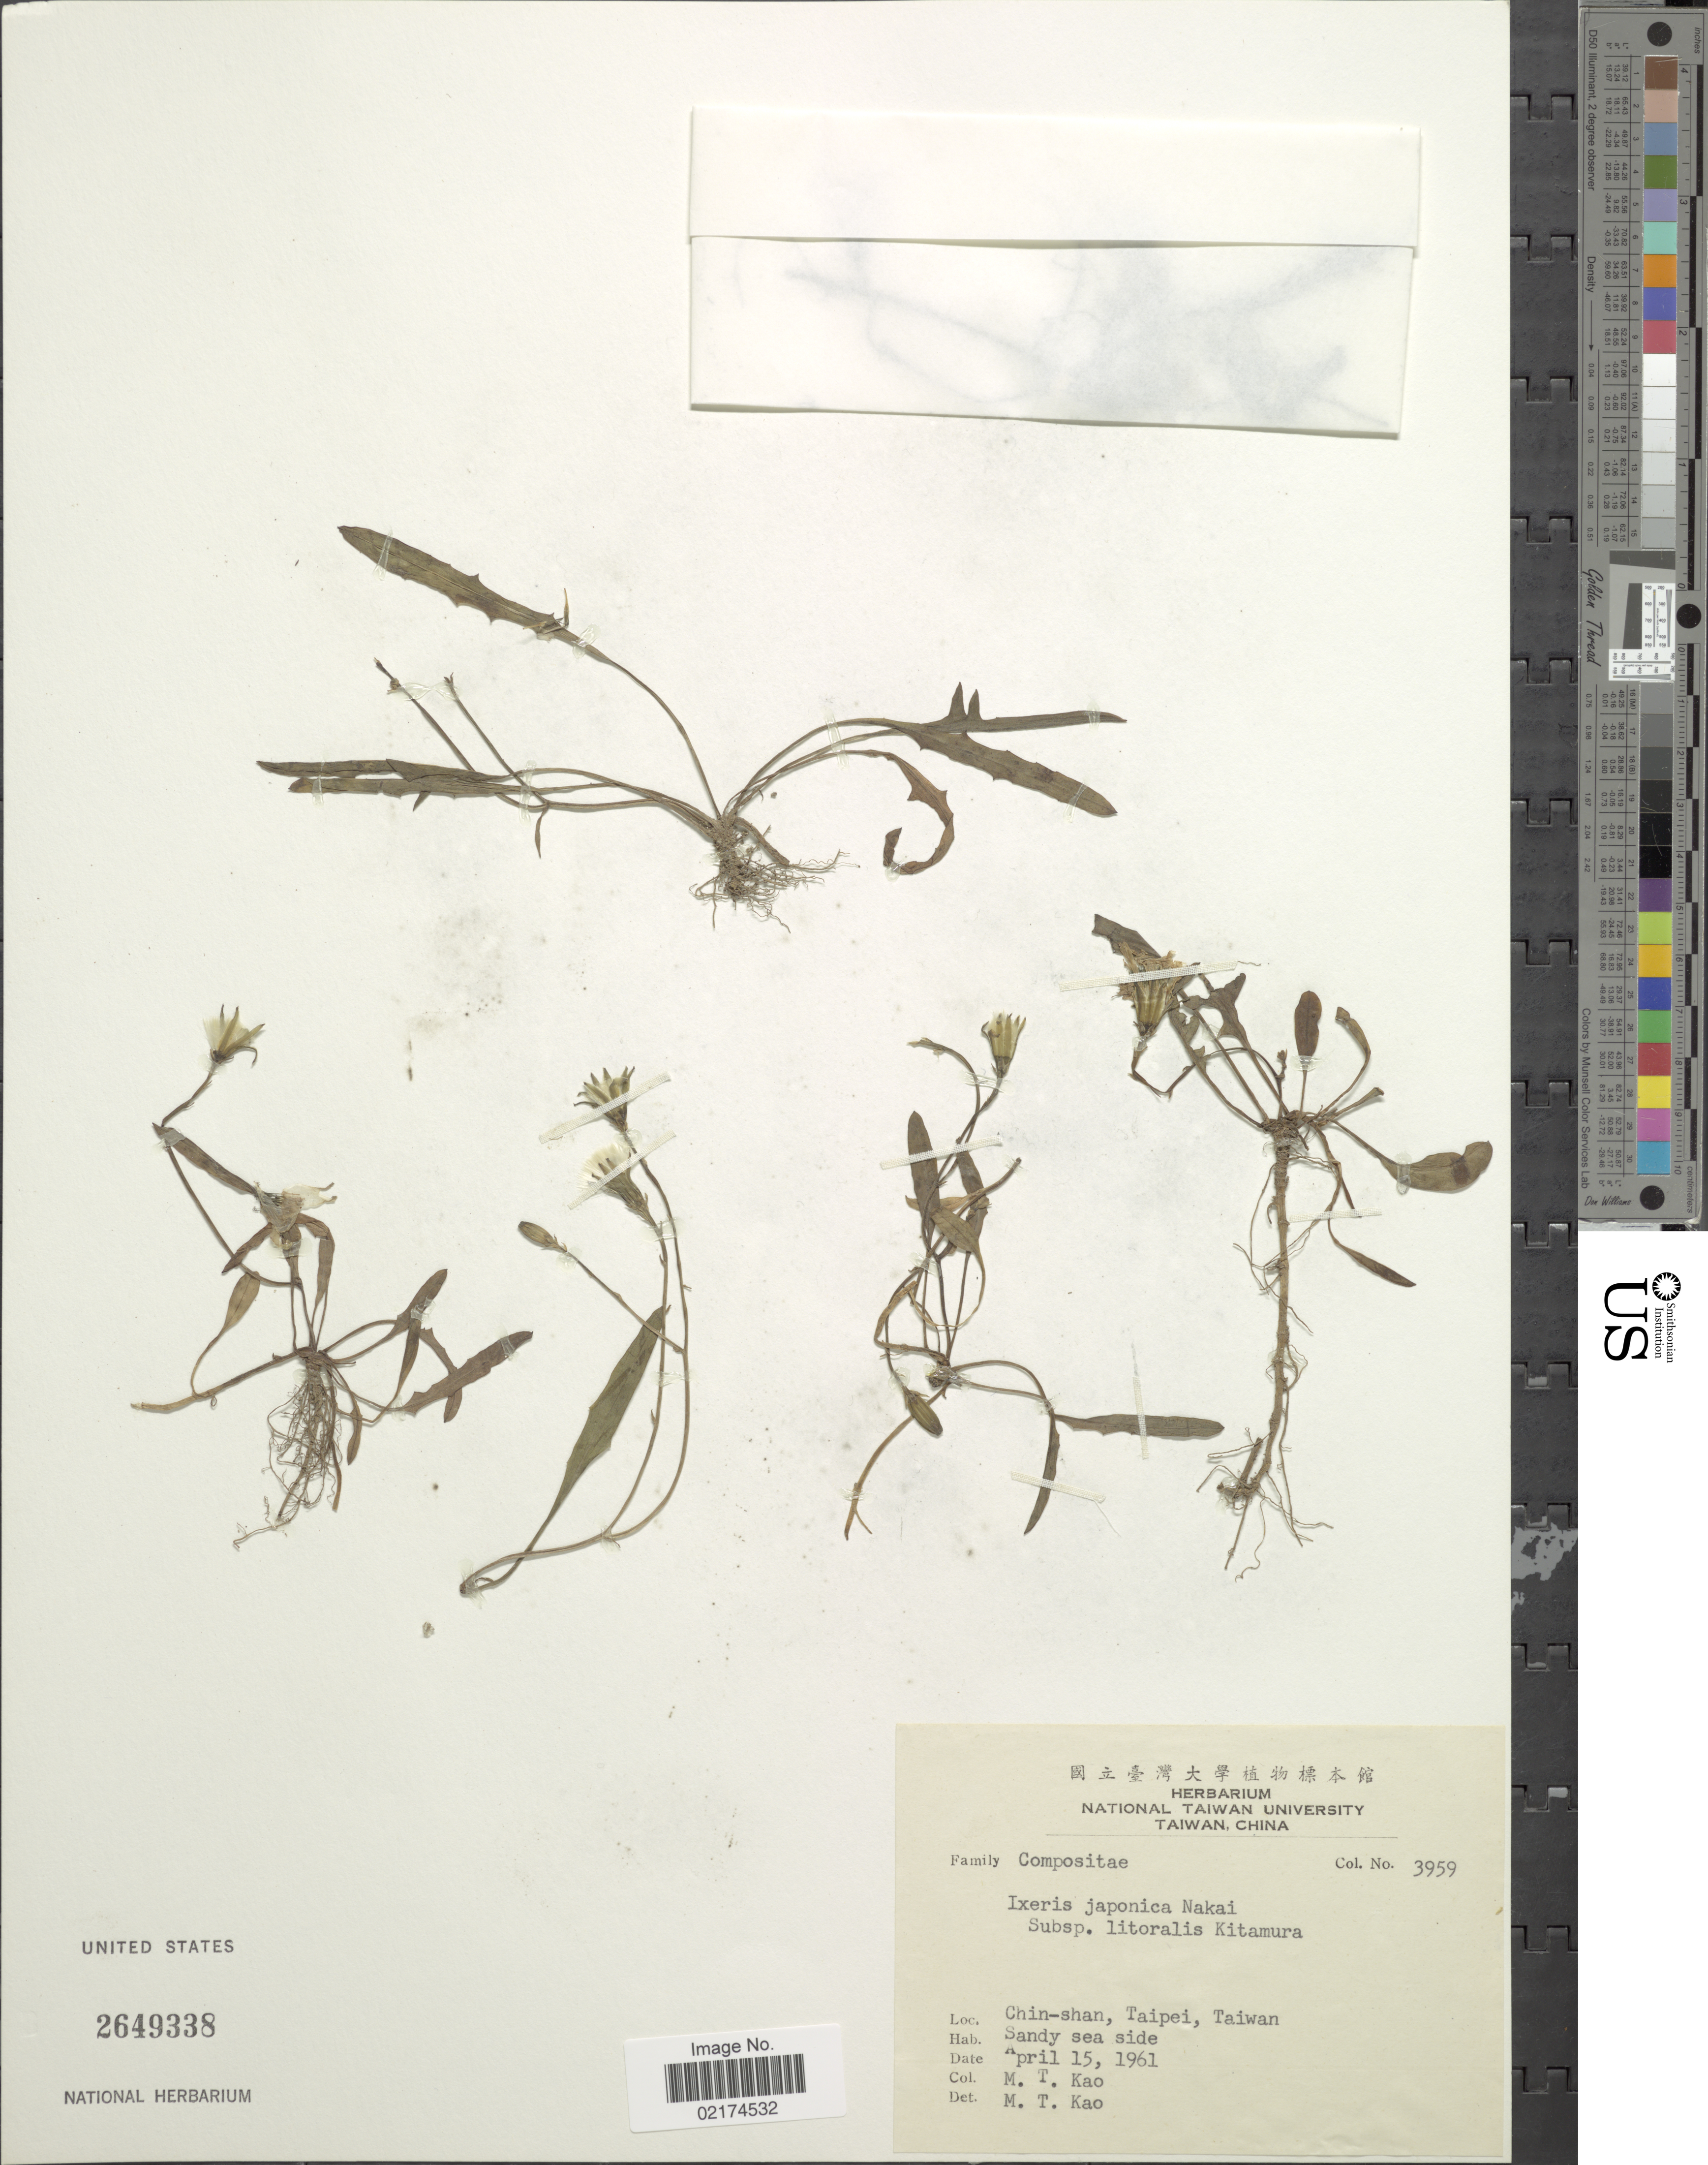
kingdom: Plantae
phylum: Tracheophyta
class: Magnoliopsida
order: Asterales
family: Asteraceae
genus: Ixeris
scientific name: Ixeris debilis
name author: (Thunb.) A. Gray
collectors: M. T. Kao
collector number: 3959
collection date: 1961-04-15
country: Taiwan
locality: Chin-shan, Taipei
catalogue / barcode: US 2649338